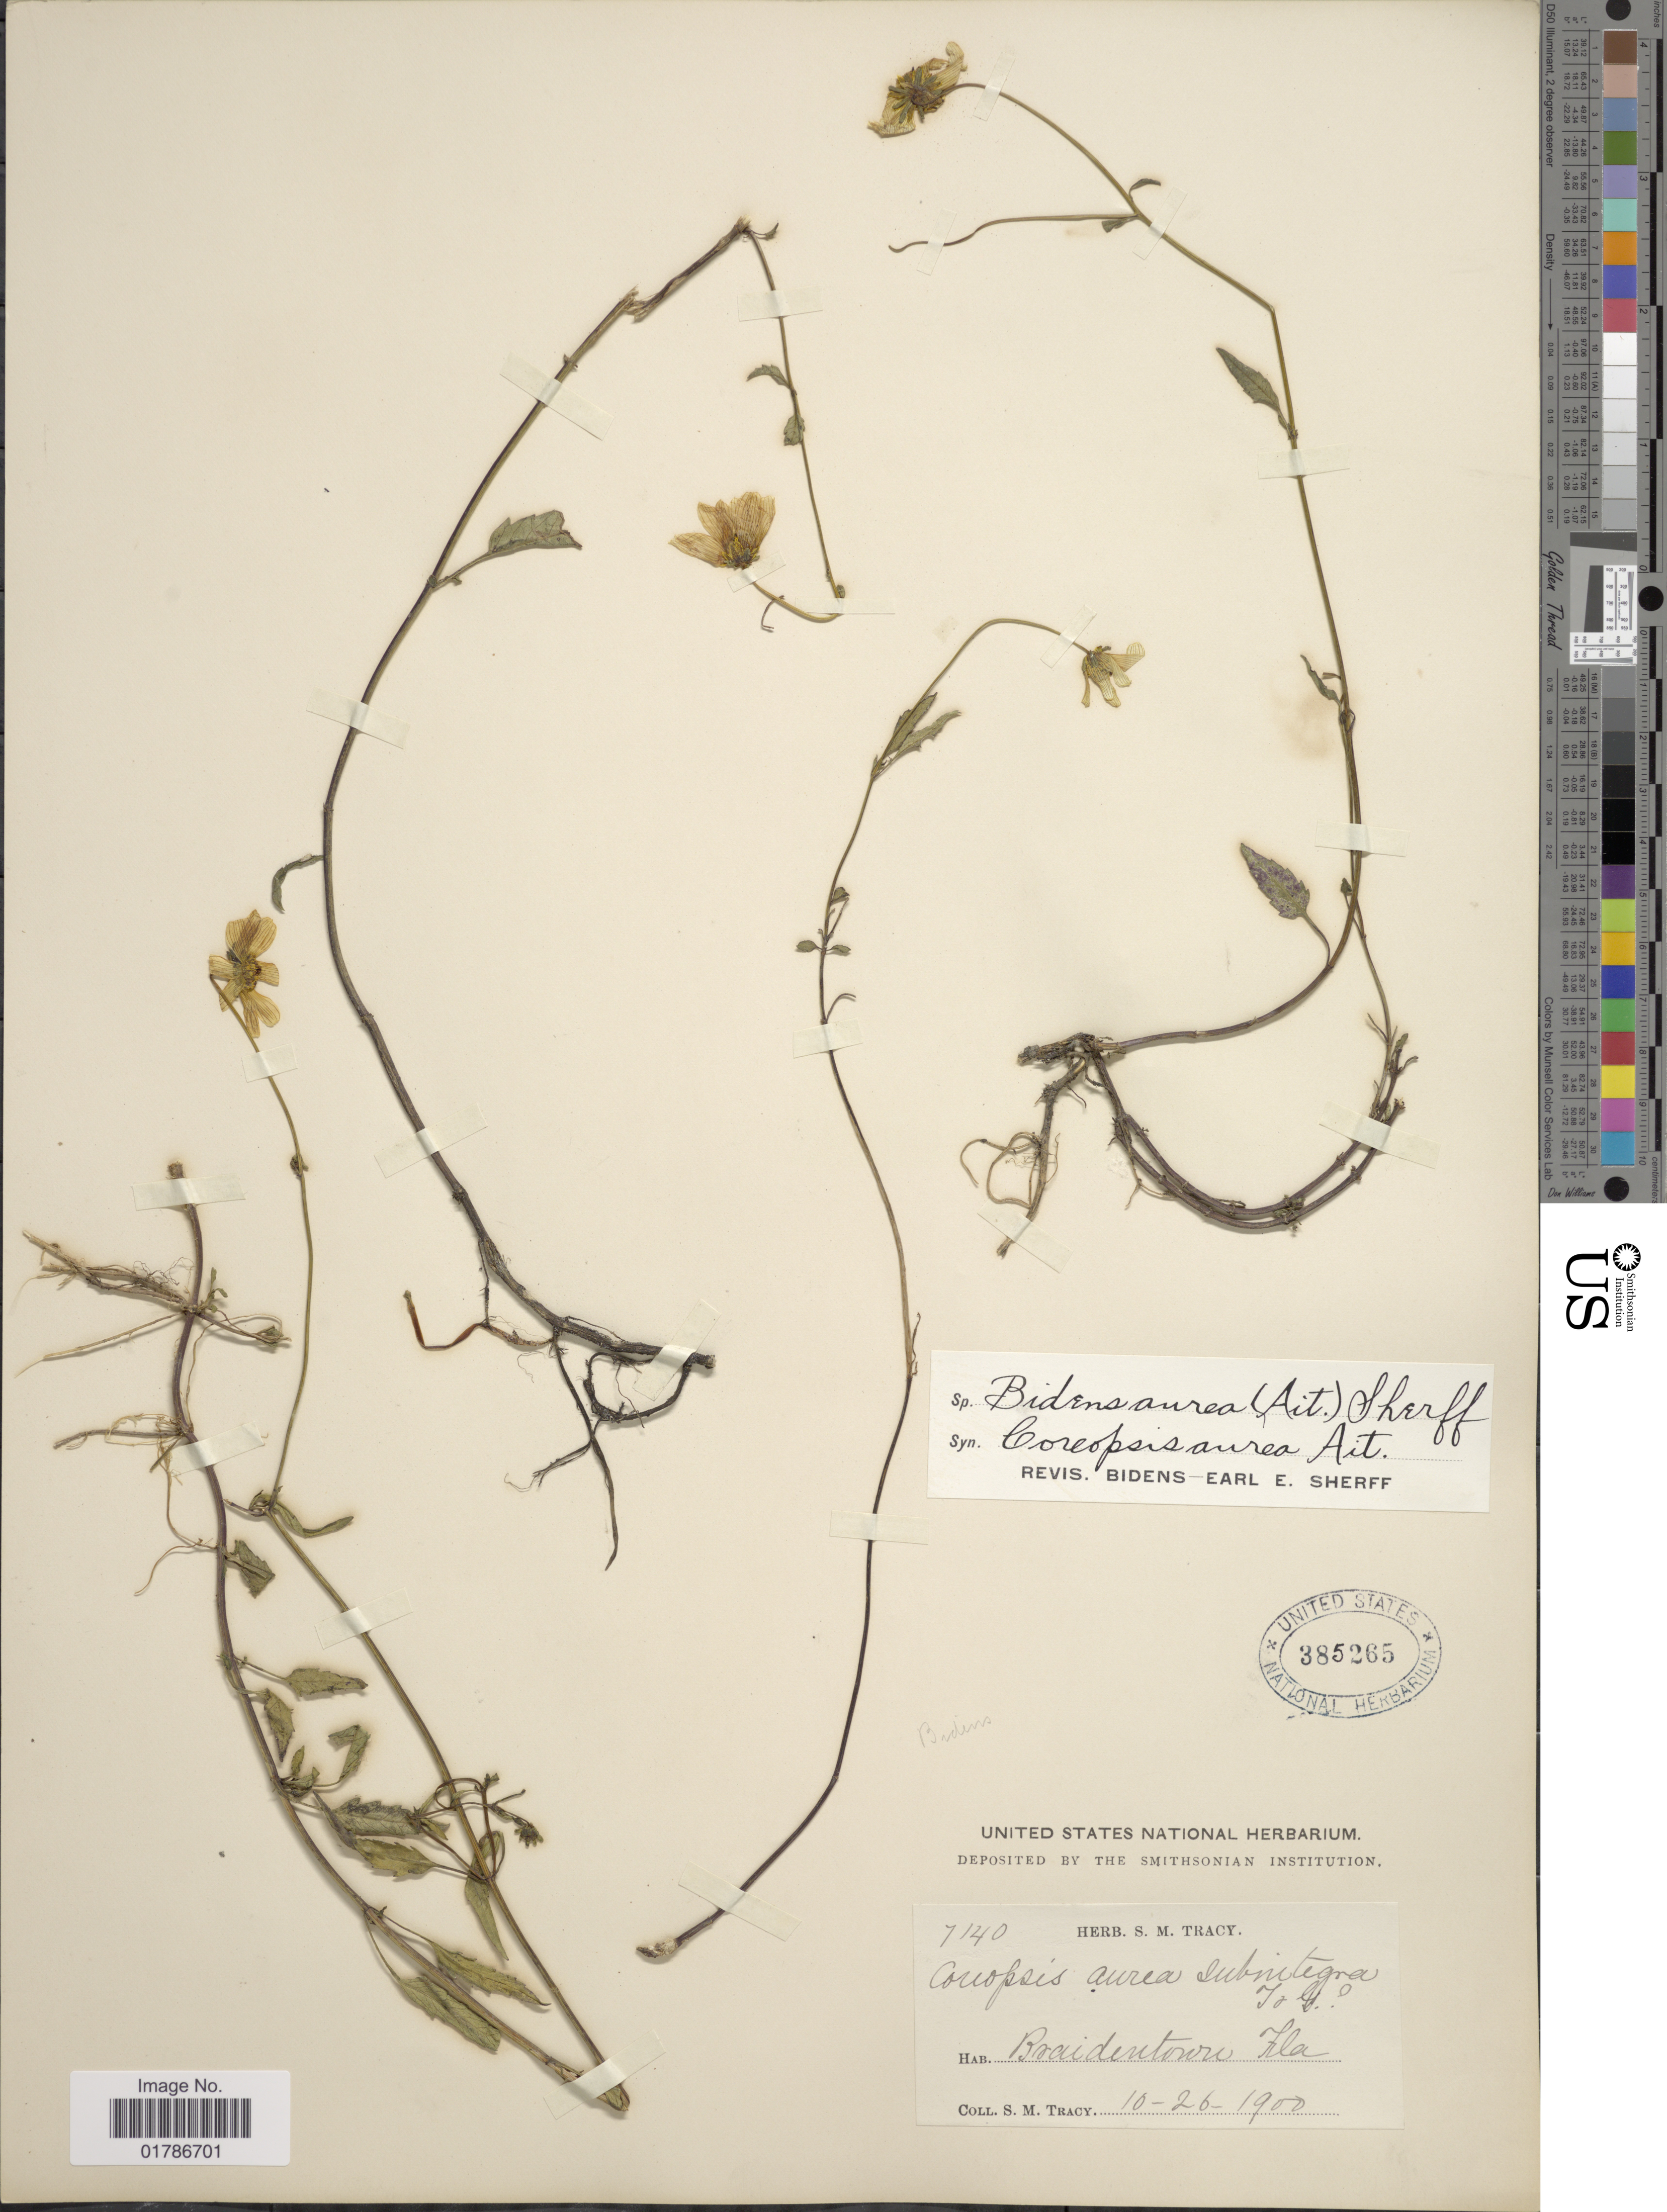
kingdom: Plantae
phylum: Tracheophyta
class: Magnoliopsida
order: Asterales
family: Asteraceae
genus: Bidens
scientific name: Bidens mitis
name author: (Michx.) Sherff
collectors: S. M. Tracy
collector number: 7140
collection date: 1900-10-26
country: United States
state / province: Florida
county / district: Manatee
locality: Braidentown, Fla.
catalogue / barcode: US 385265